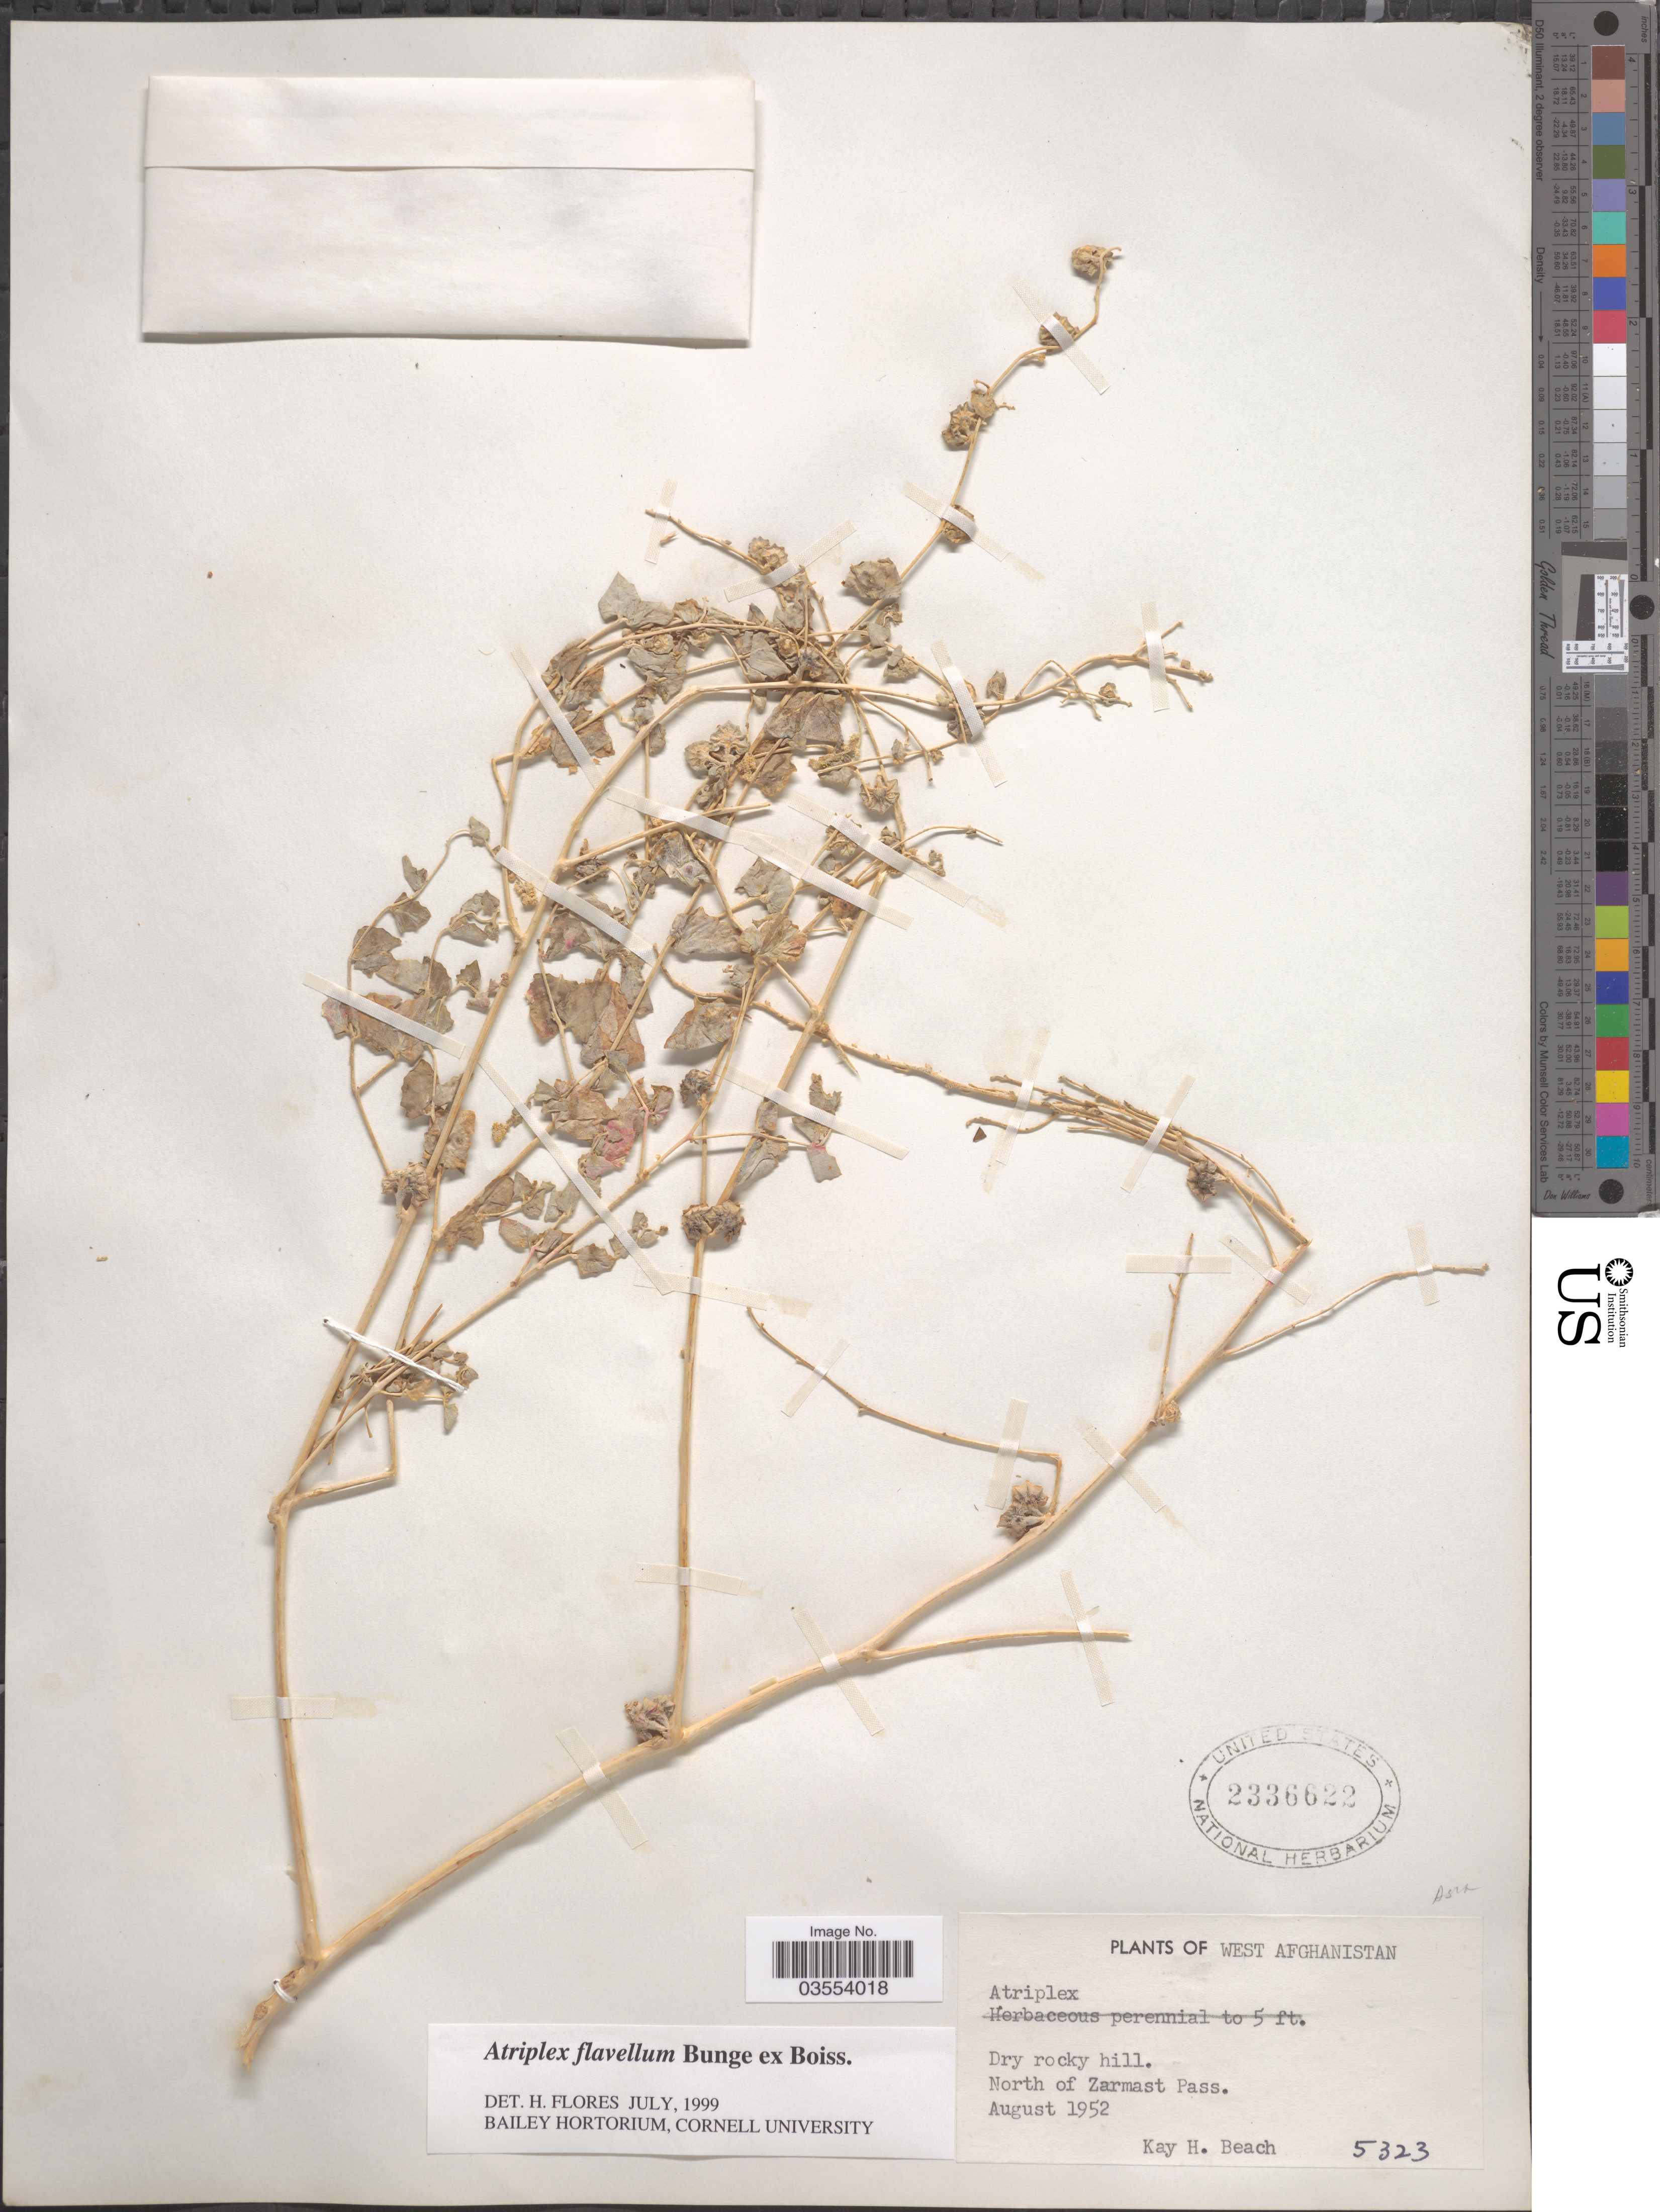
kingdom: Plantae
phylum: Tracheophyta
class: Magnoliopsida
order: Caryophyllales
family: Amaranthaceae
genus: Atriplex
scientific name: Atriplex flabellum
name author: Bunge & Boiss.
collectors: K. H. Beach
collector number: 5323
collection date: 1952-08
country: Afghanistan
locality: North of Zarmast Pass.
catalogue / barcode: US 2336622